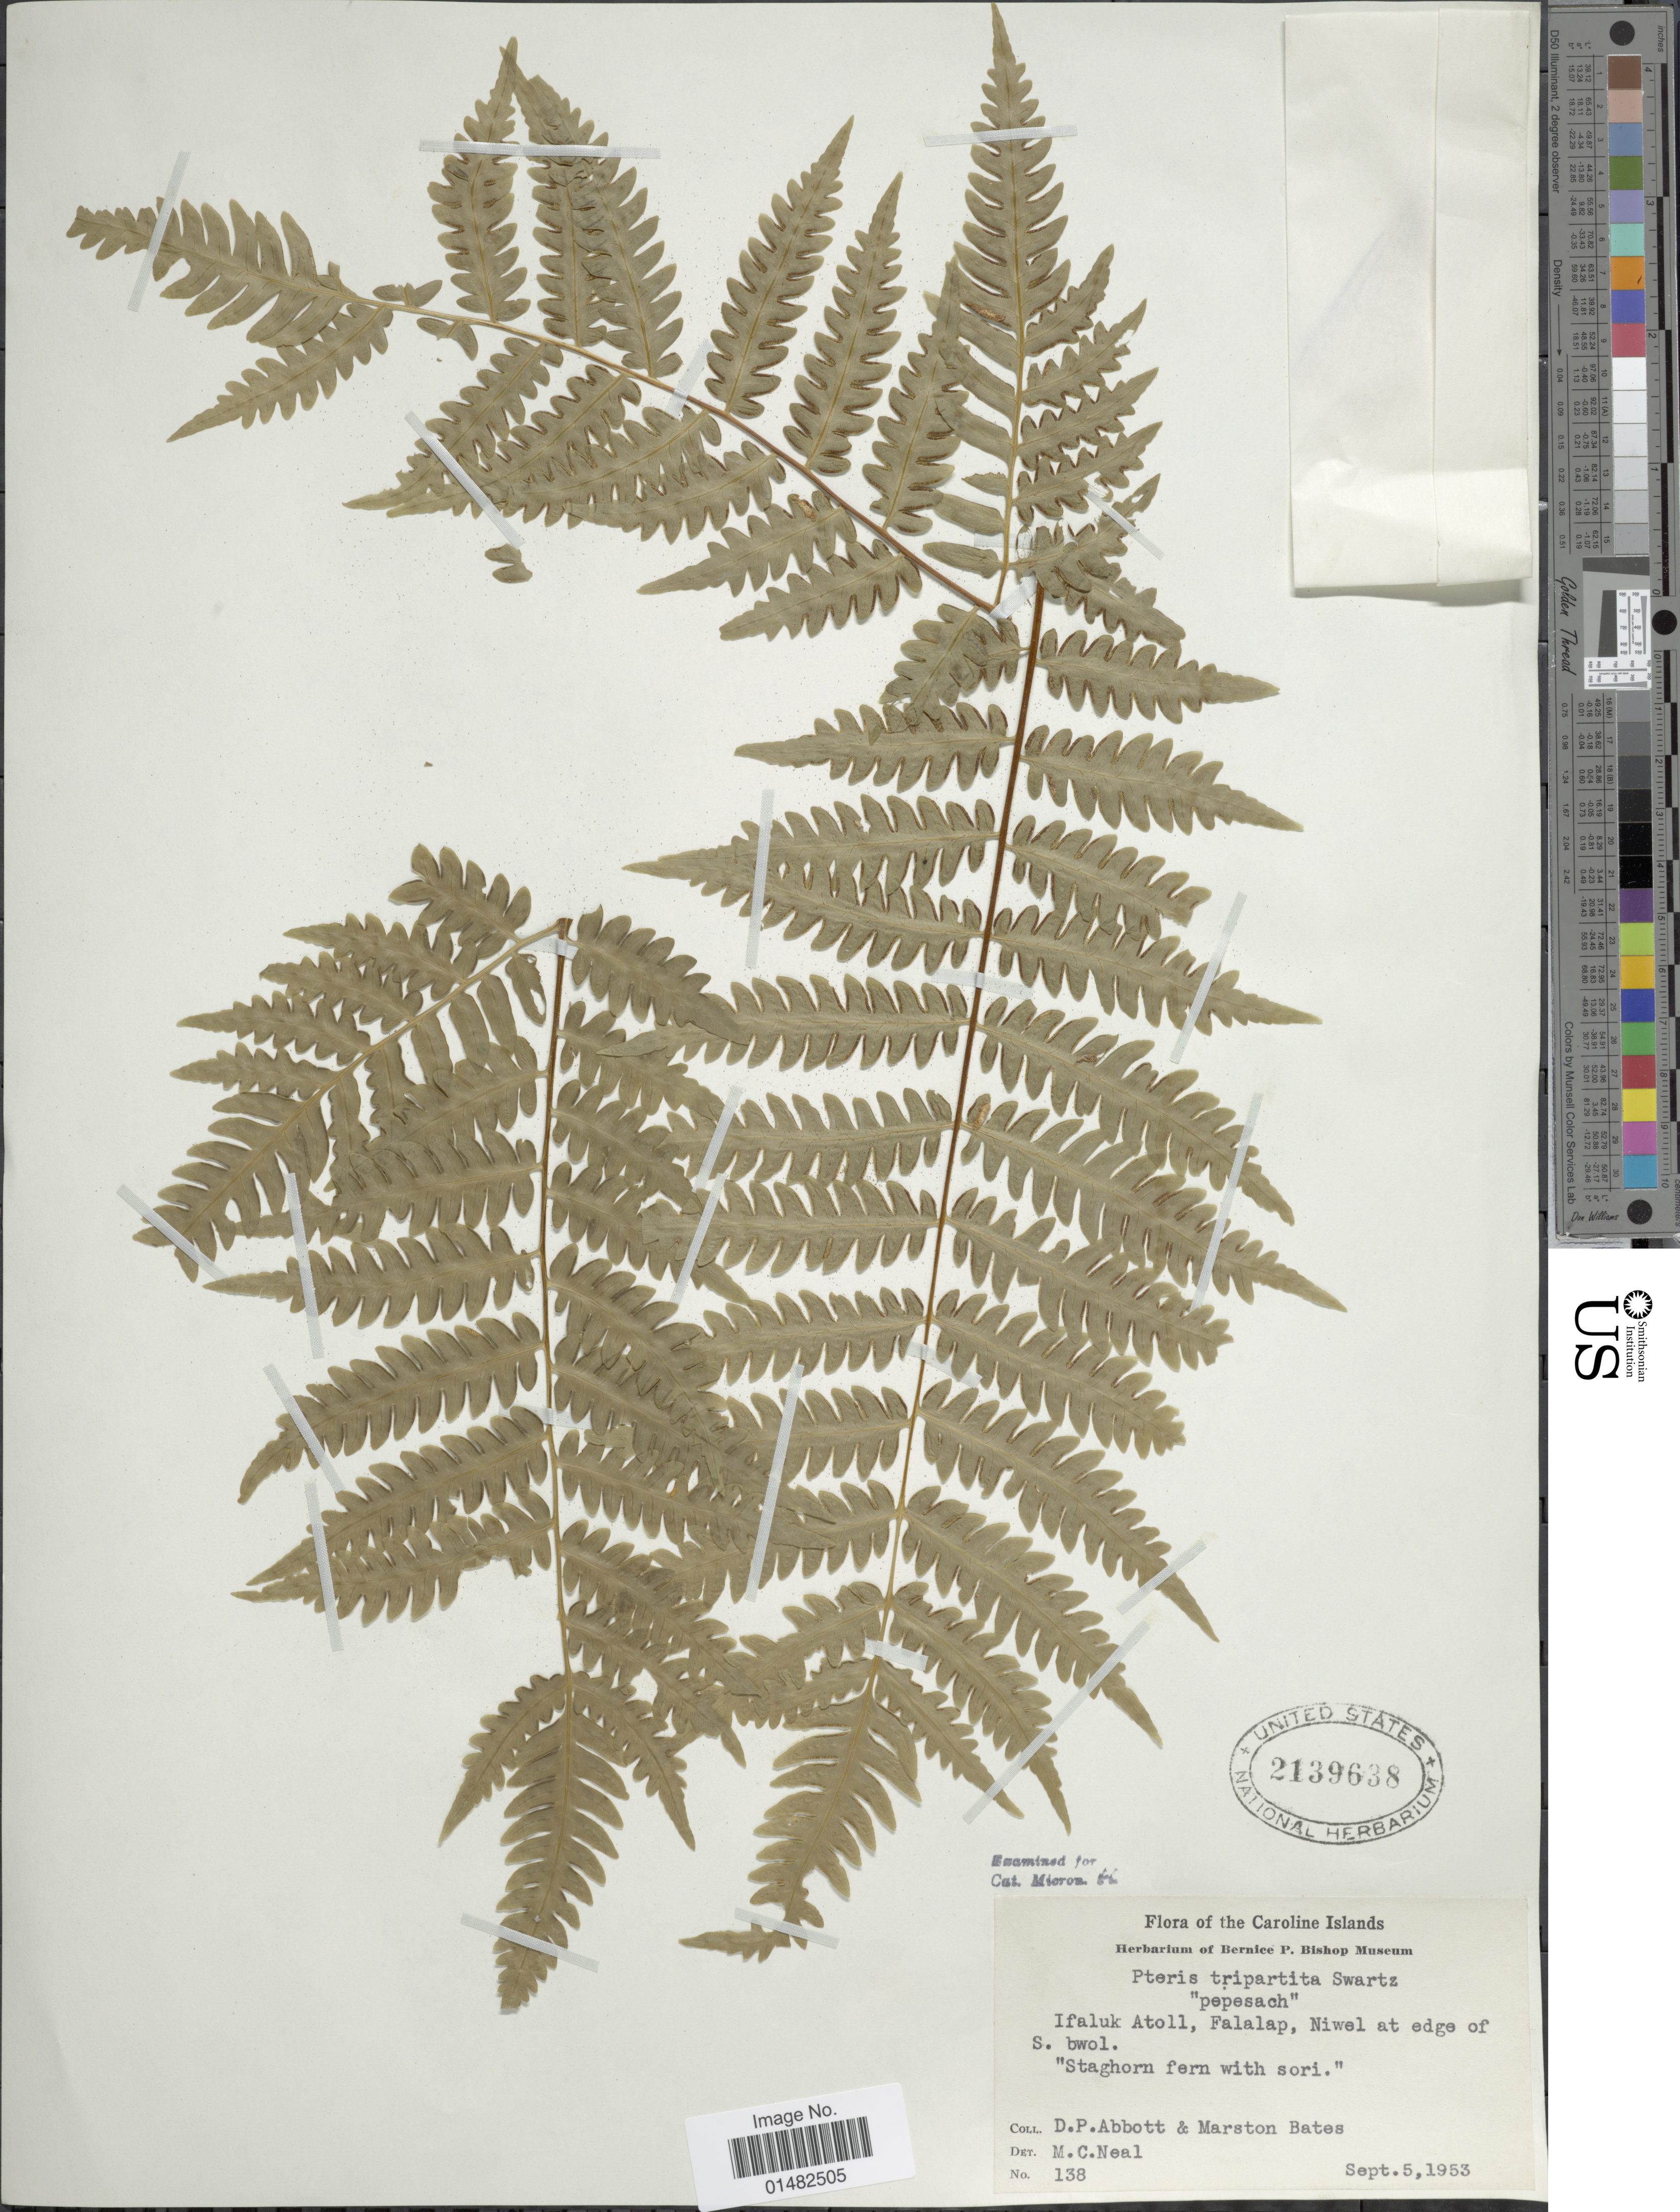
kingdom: Plantae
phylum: Tracheophyta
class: Polypodiopsida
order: Polypodiales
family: Pteridaceae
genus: Pteris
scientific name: Pteris tripartita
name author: Sw.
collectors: D. P. Abbott & M. Bates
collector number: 138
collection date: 1953-09-05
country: Micronesia, Federated States of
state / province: Yap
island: Ifalik [Ifaluk] Atoll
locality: The Caroline Islands, Ifaluk Atoll, Falalap, Niwel at edge of S. bwol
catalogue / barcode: US 2139638